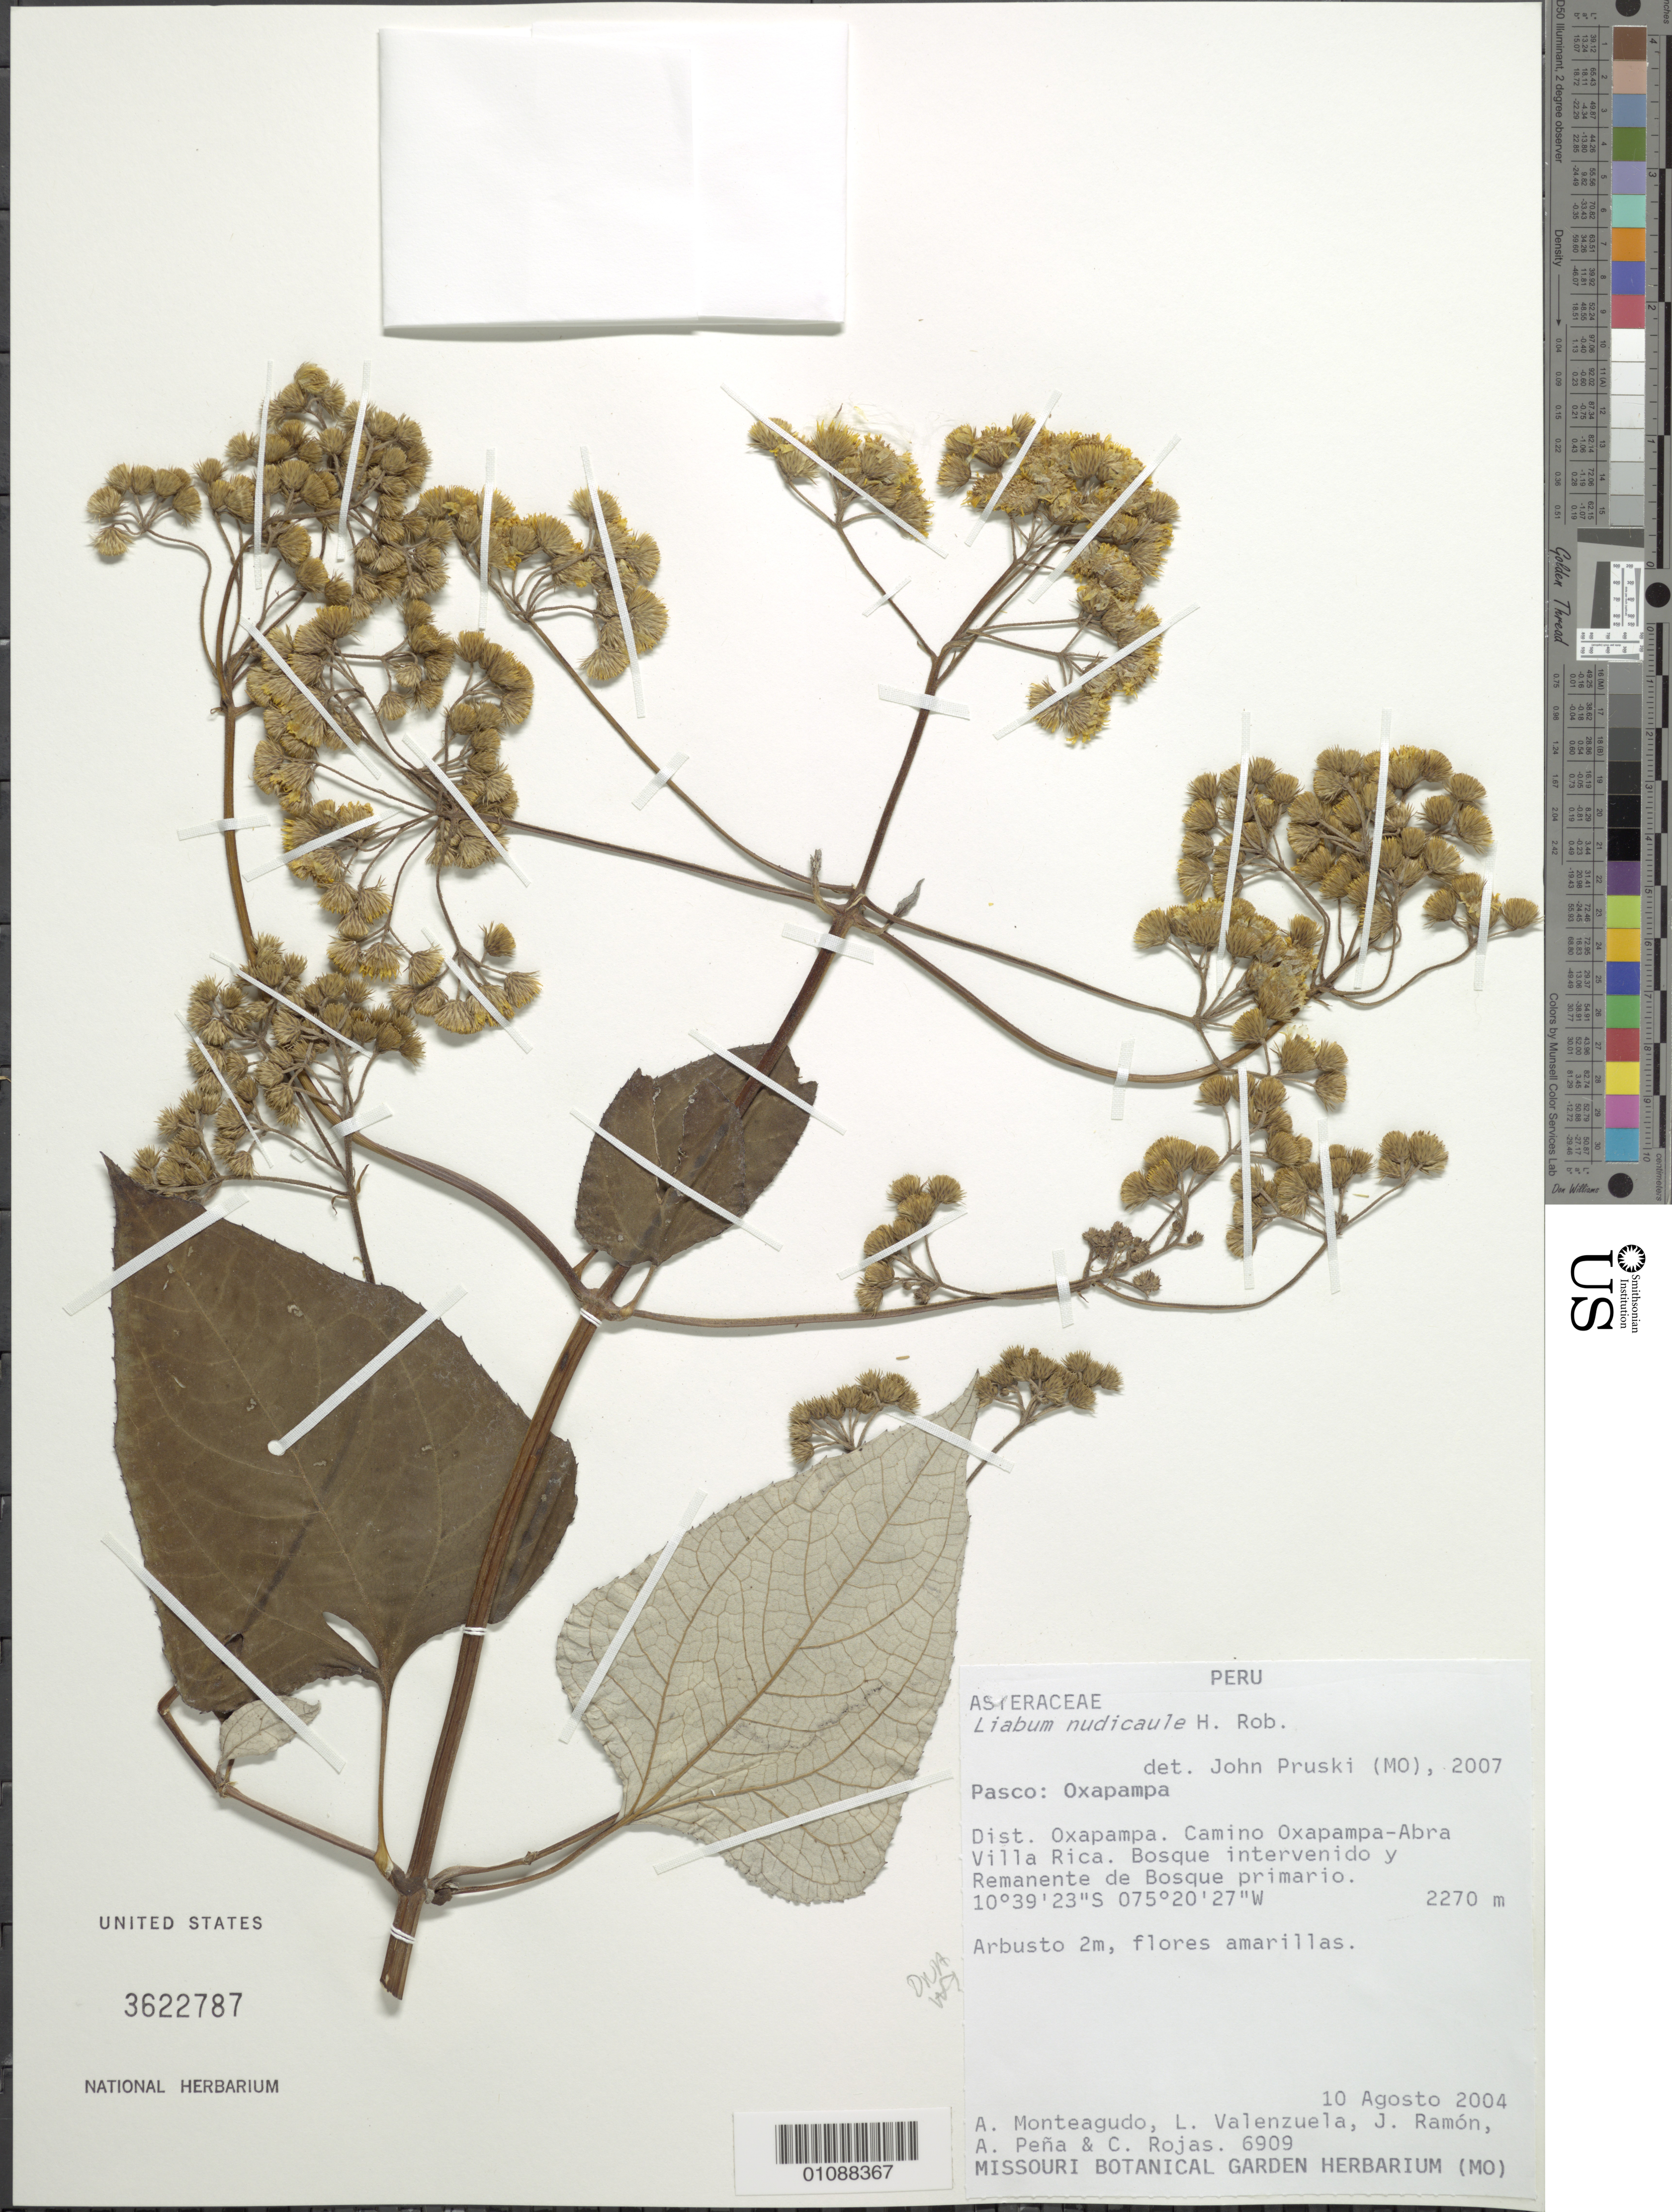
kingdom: Plantae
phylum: Tracheophyta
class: Magnoliopsida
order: Asterales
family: Asteraceae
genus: Liabum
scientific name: Liabum nudicaule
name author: H. Rob.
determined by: Pruski, J. F.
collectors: A. Monteagudo, L. Valenzuela, J. Ramon, A. Peña & C. Rojas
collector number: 6909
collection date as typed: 10 August 2004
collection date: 2004-08-10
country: Peru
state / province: Pasco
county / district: Oxapampa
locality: Distrito Oxapampa. Camino Oxapampa - Abra Villa Rica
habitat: Bosque intervenido y remanente de bosque primario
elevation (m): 2270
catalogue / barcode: US 3622787